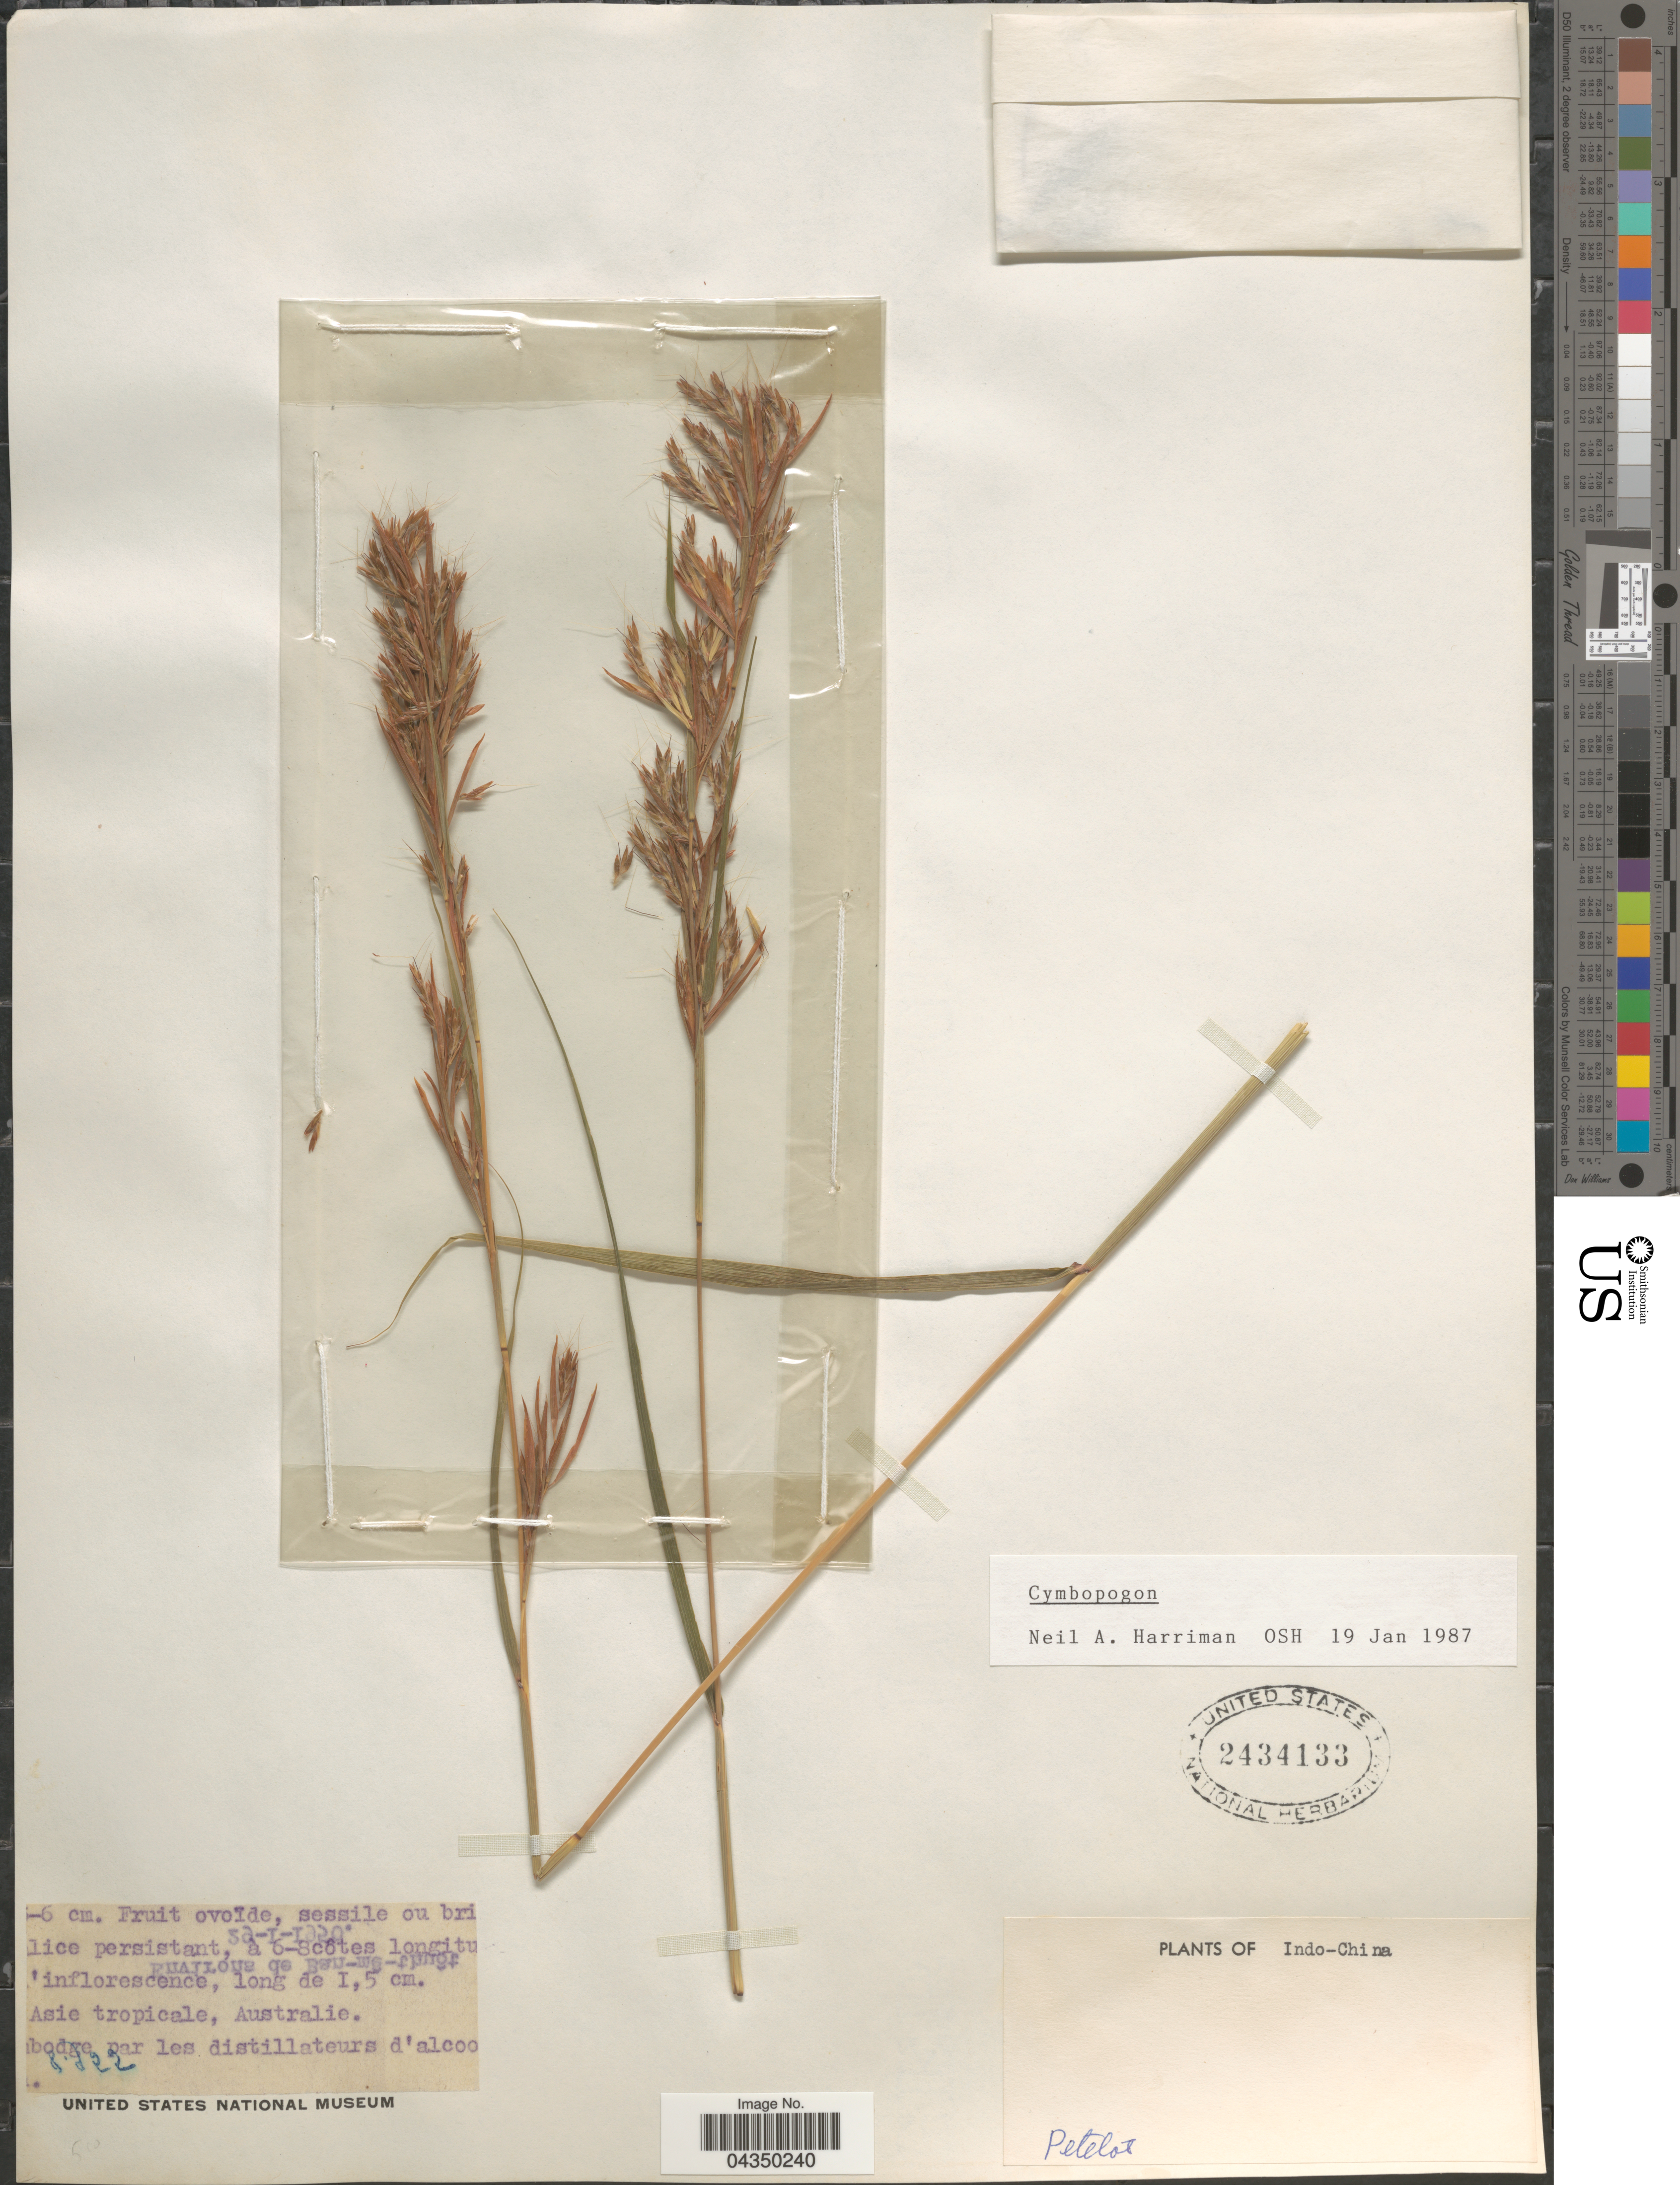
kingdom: Plantae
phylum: Tracheophyta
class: Liliopsida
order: Poales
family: Poaceae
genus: Cymbopogon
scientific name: Cymbopogon sp.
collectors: Pételot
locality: Indo-China.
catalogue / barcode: US 2434133